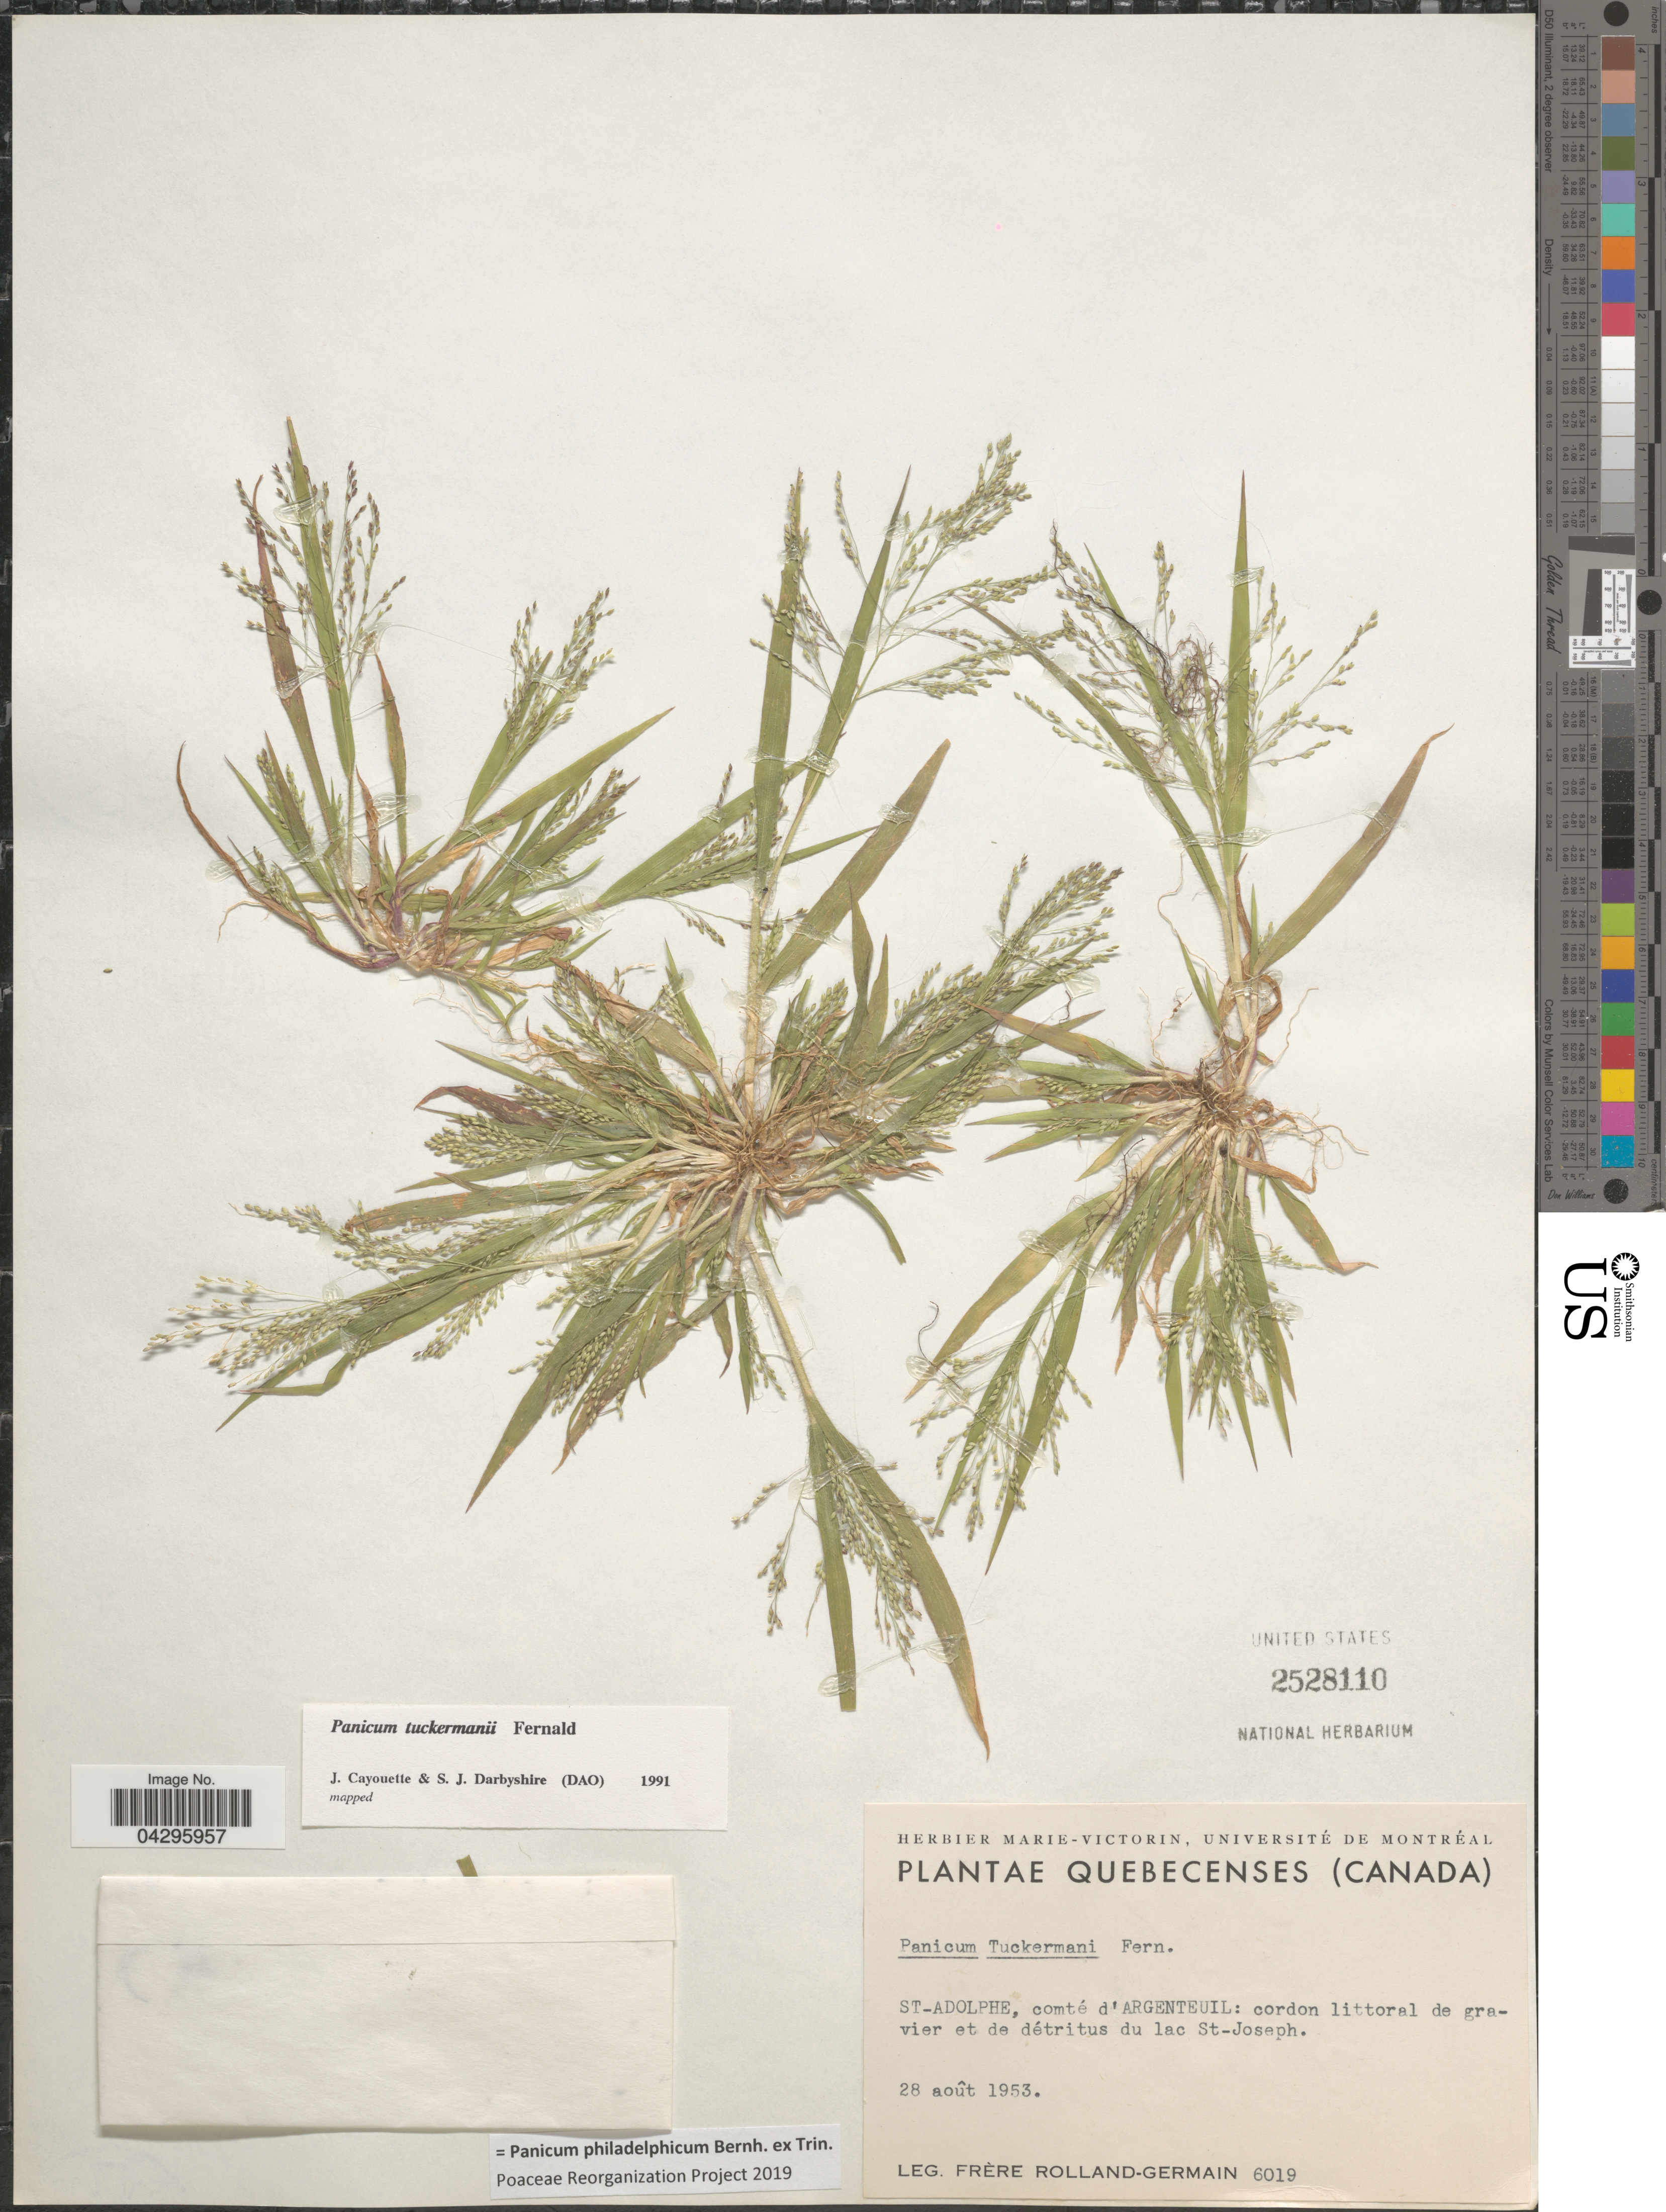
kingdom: Plantae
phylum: Tracheophyta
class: Liliopsida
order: Poales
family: Poaceae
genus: Panicum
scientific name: Panicum philadelphicum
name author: Bernh. ex Trin.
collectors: Rolland-Germain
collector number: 6019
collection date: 1953-08-28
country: Canada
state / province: Quebec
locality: St-Adolphe, comté d'Argenteuil: cordon littoral de gravier et de détritus du lac St-Joseph.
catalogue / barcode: US 2528110